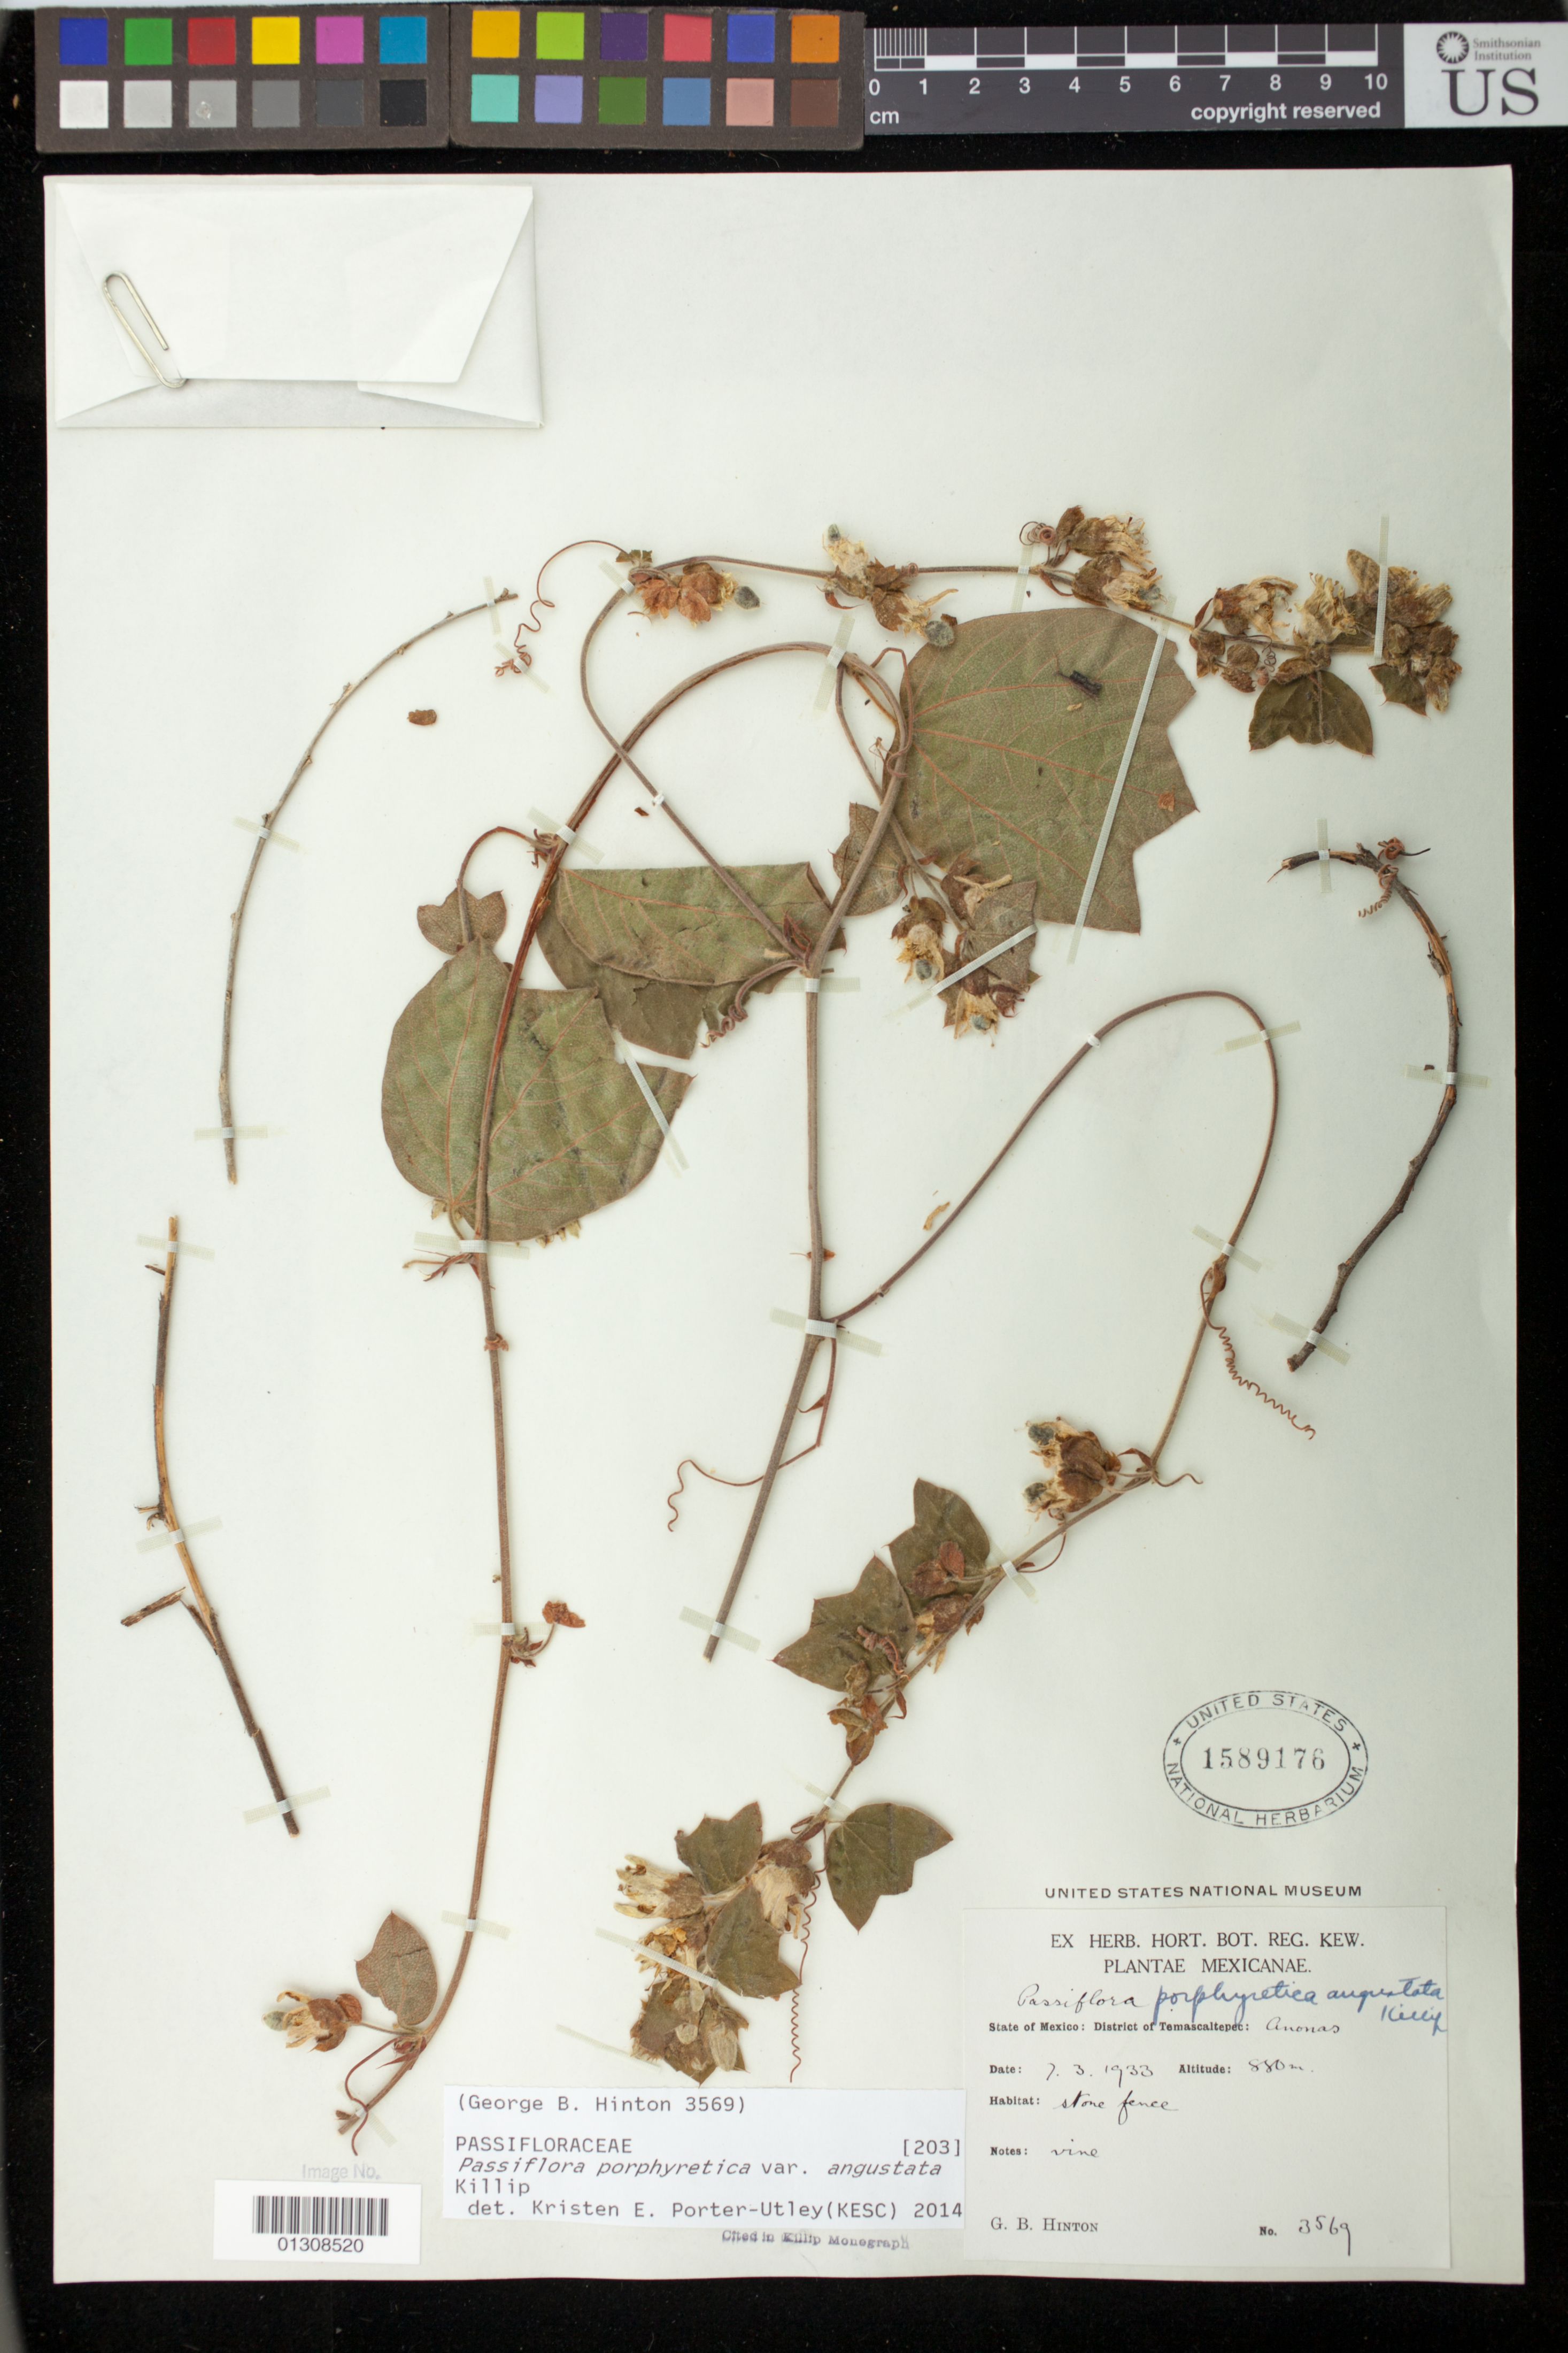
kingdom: Plantae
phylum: Tracheophyta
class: Magnoliopsida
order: Malpighiales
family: Passifloraceae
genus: Passiflora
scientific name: Passiflora porphyretica var. angustata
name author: Killip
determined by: Porter-Utley, K. E.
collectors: G. B. Hinton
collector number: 3569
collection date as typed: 3 Jul 1933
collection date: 1933-07-03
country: Mexico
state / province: México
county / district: Temascaltepec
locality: Temascaltepec, Anonas.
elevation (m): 880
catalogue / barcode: US 1589176